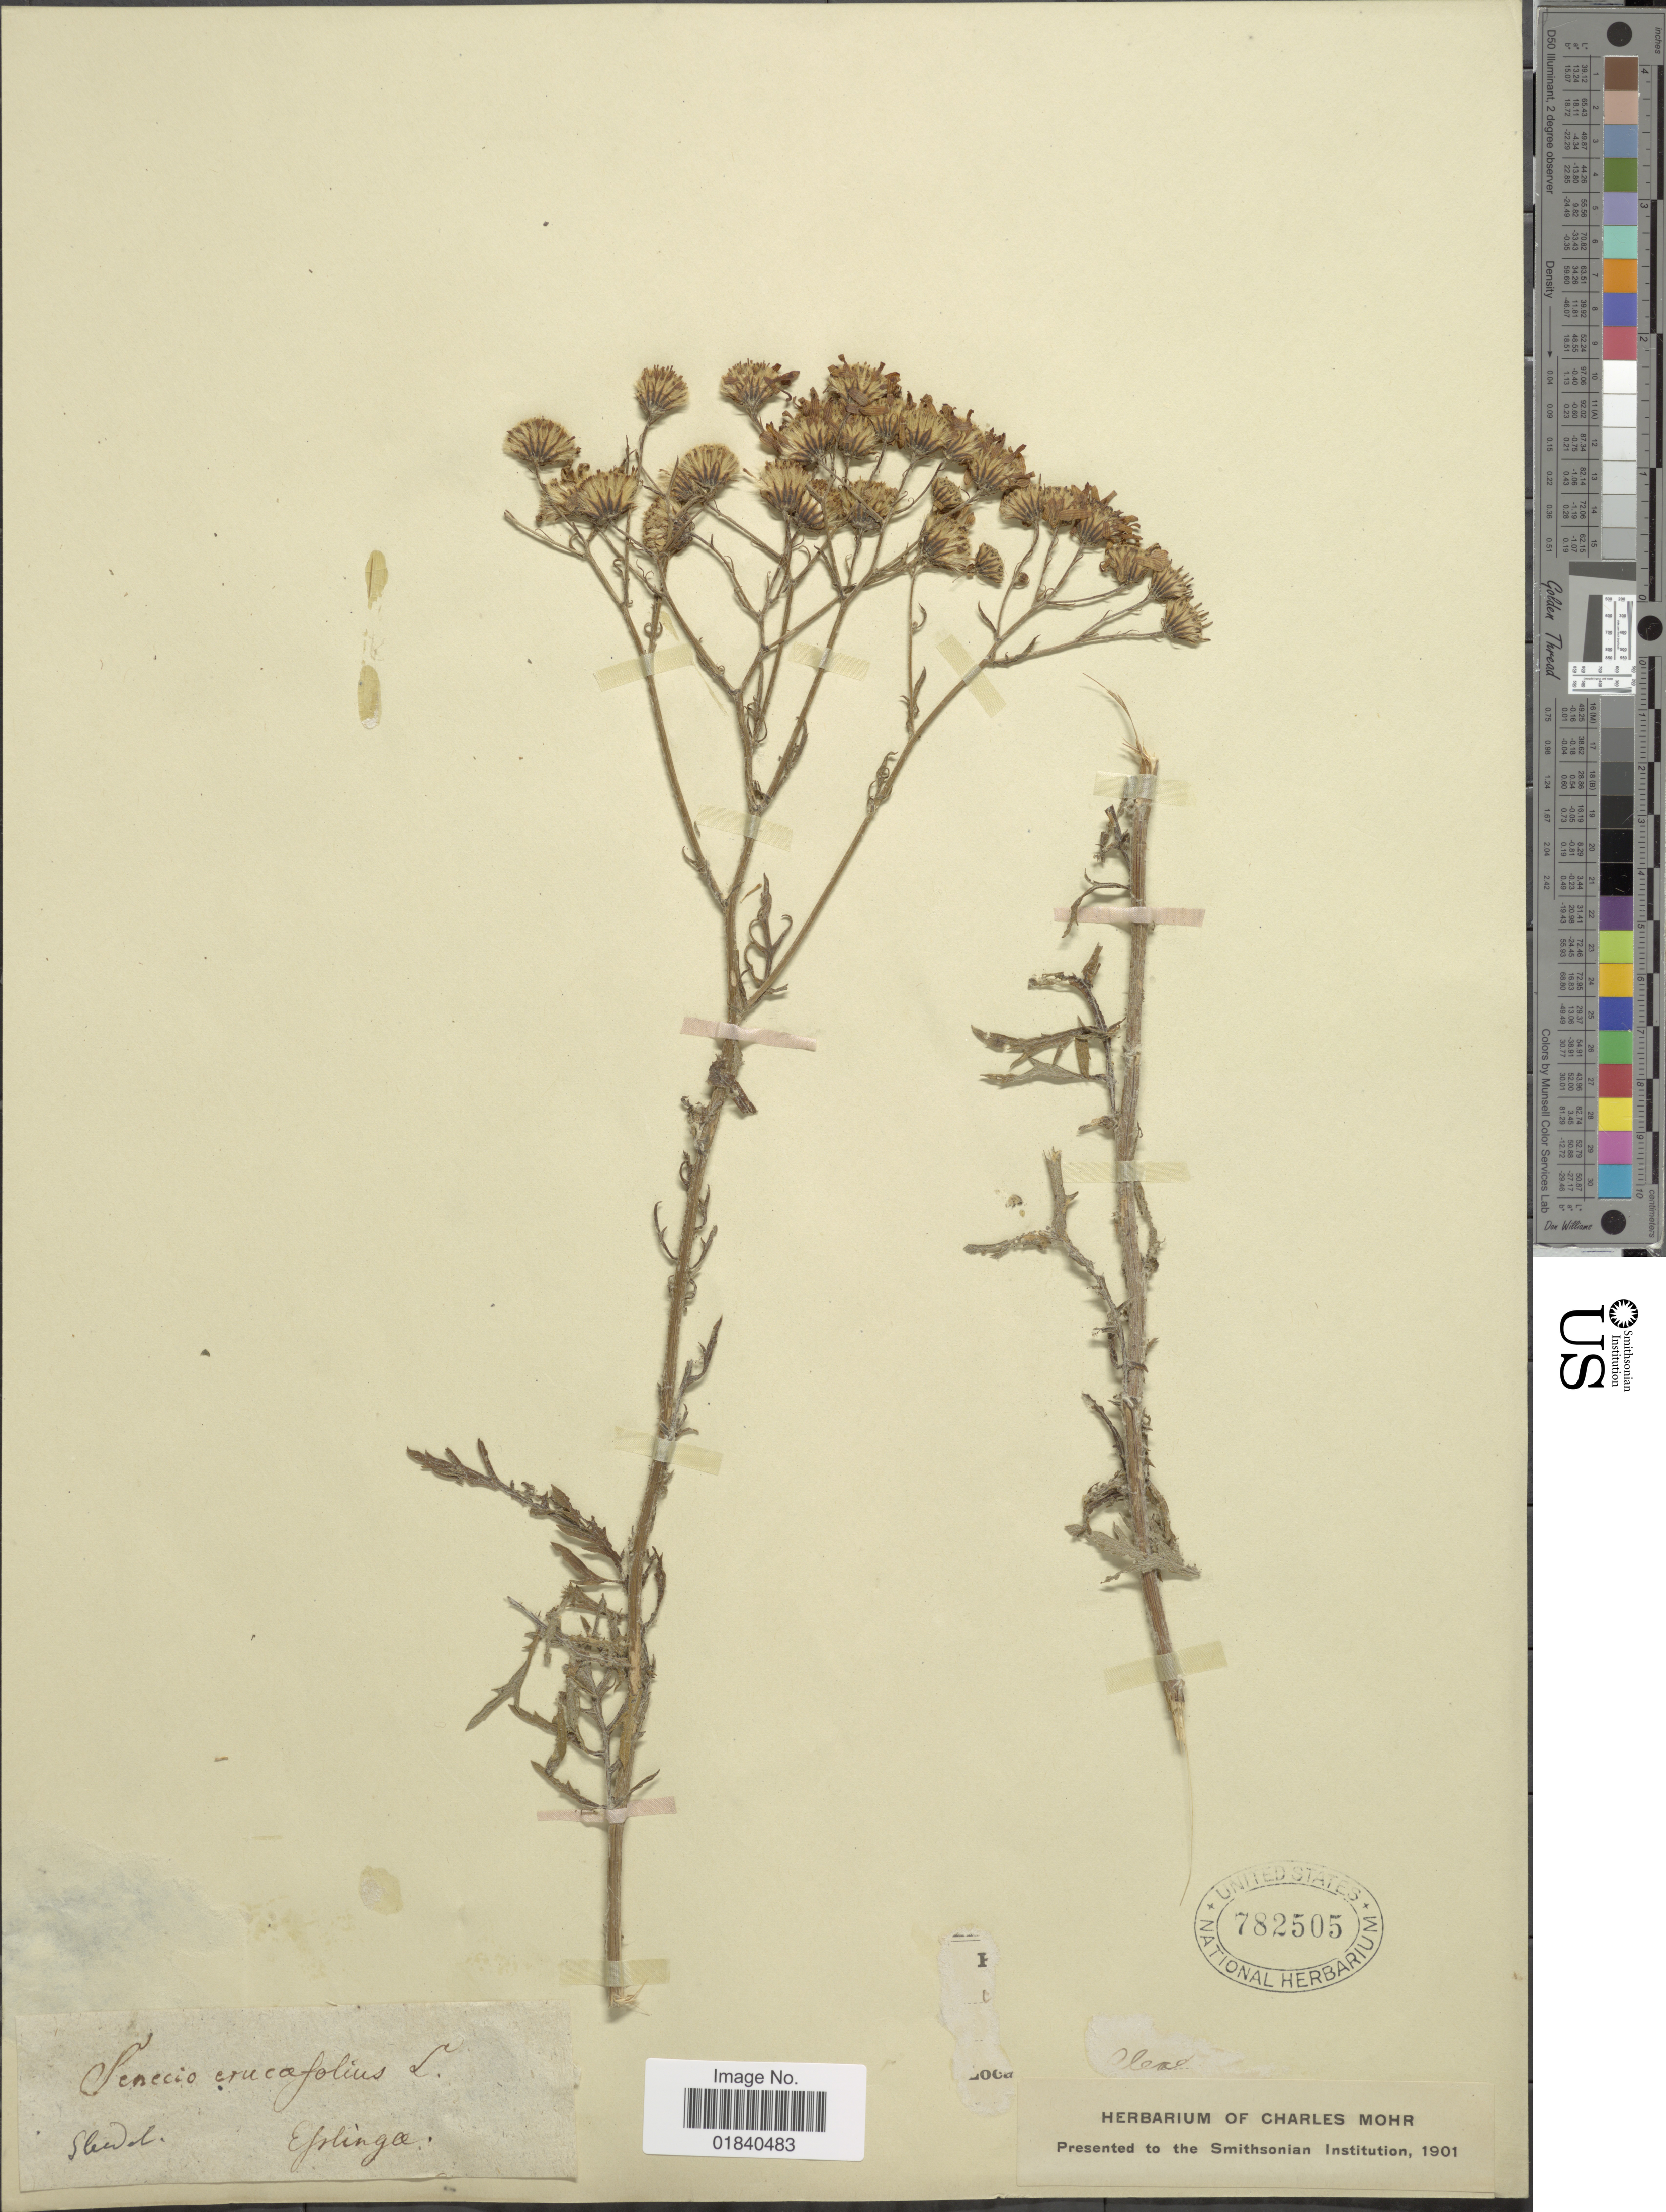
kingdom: Plantae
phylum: Tracheophyta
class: Magnoliopsida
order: Asterales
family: Asteraceae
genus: Jacobaea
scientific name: Jacobaea erucifolia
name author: (L.) G. Gaertn. et al.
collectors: Eplingee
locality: Slendel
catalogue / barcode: US 782505